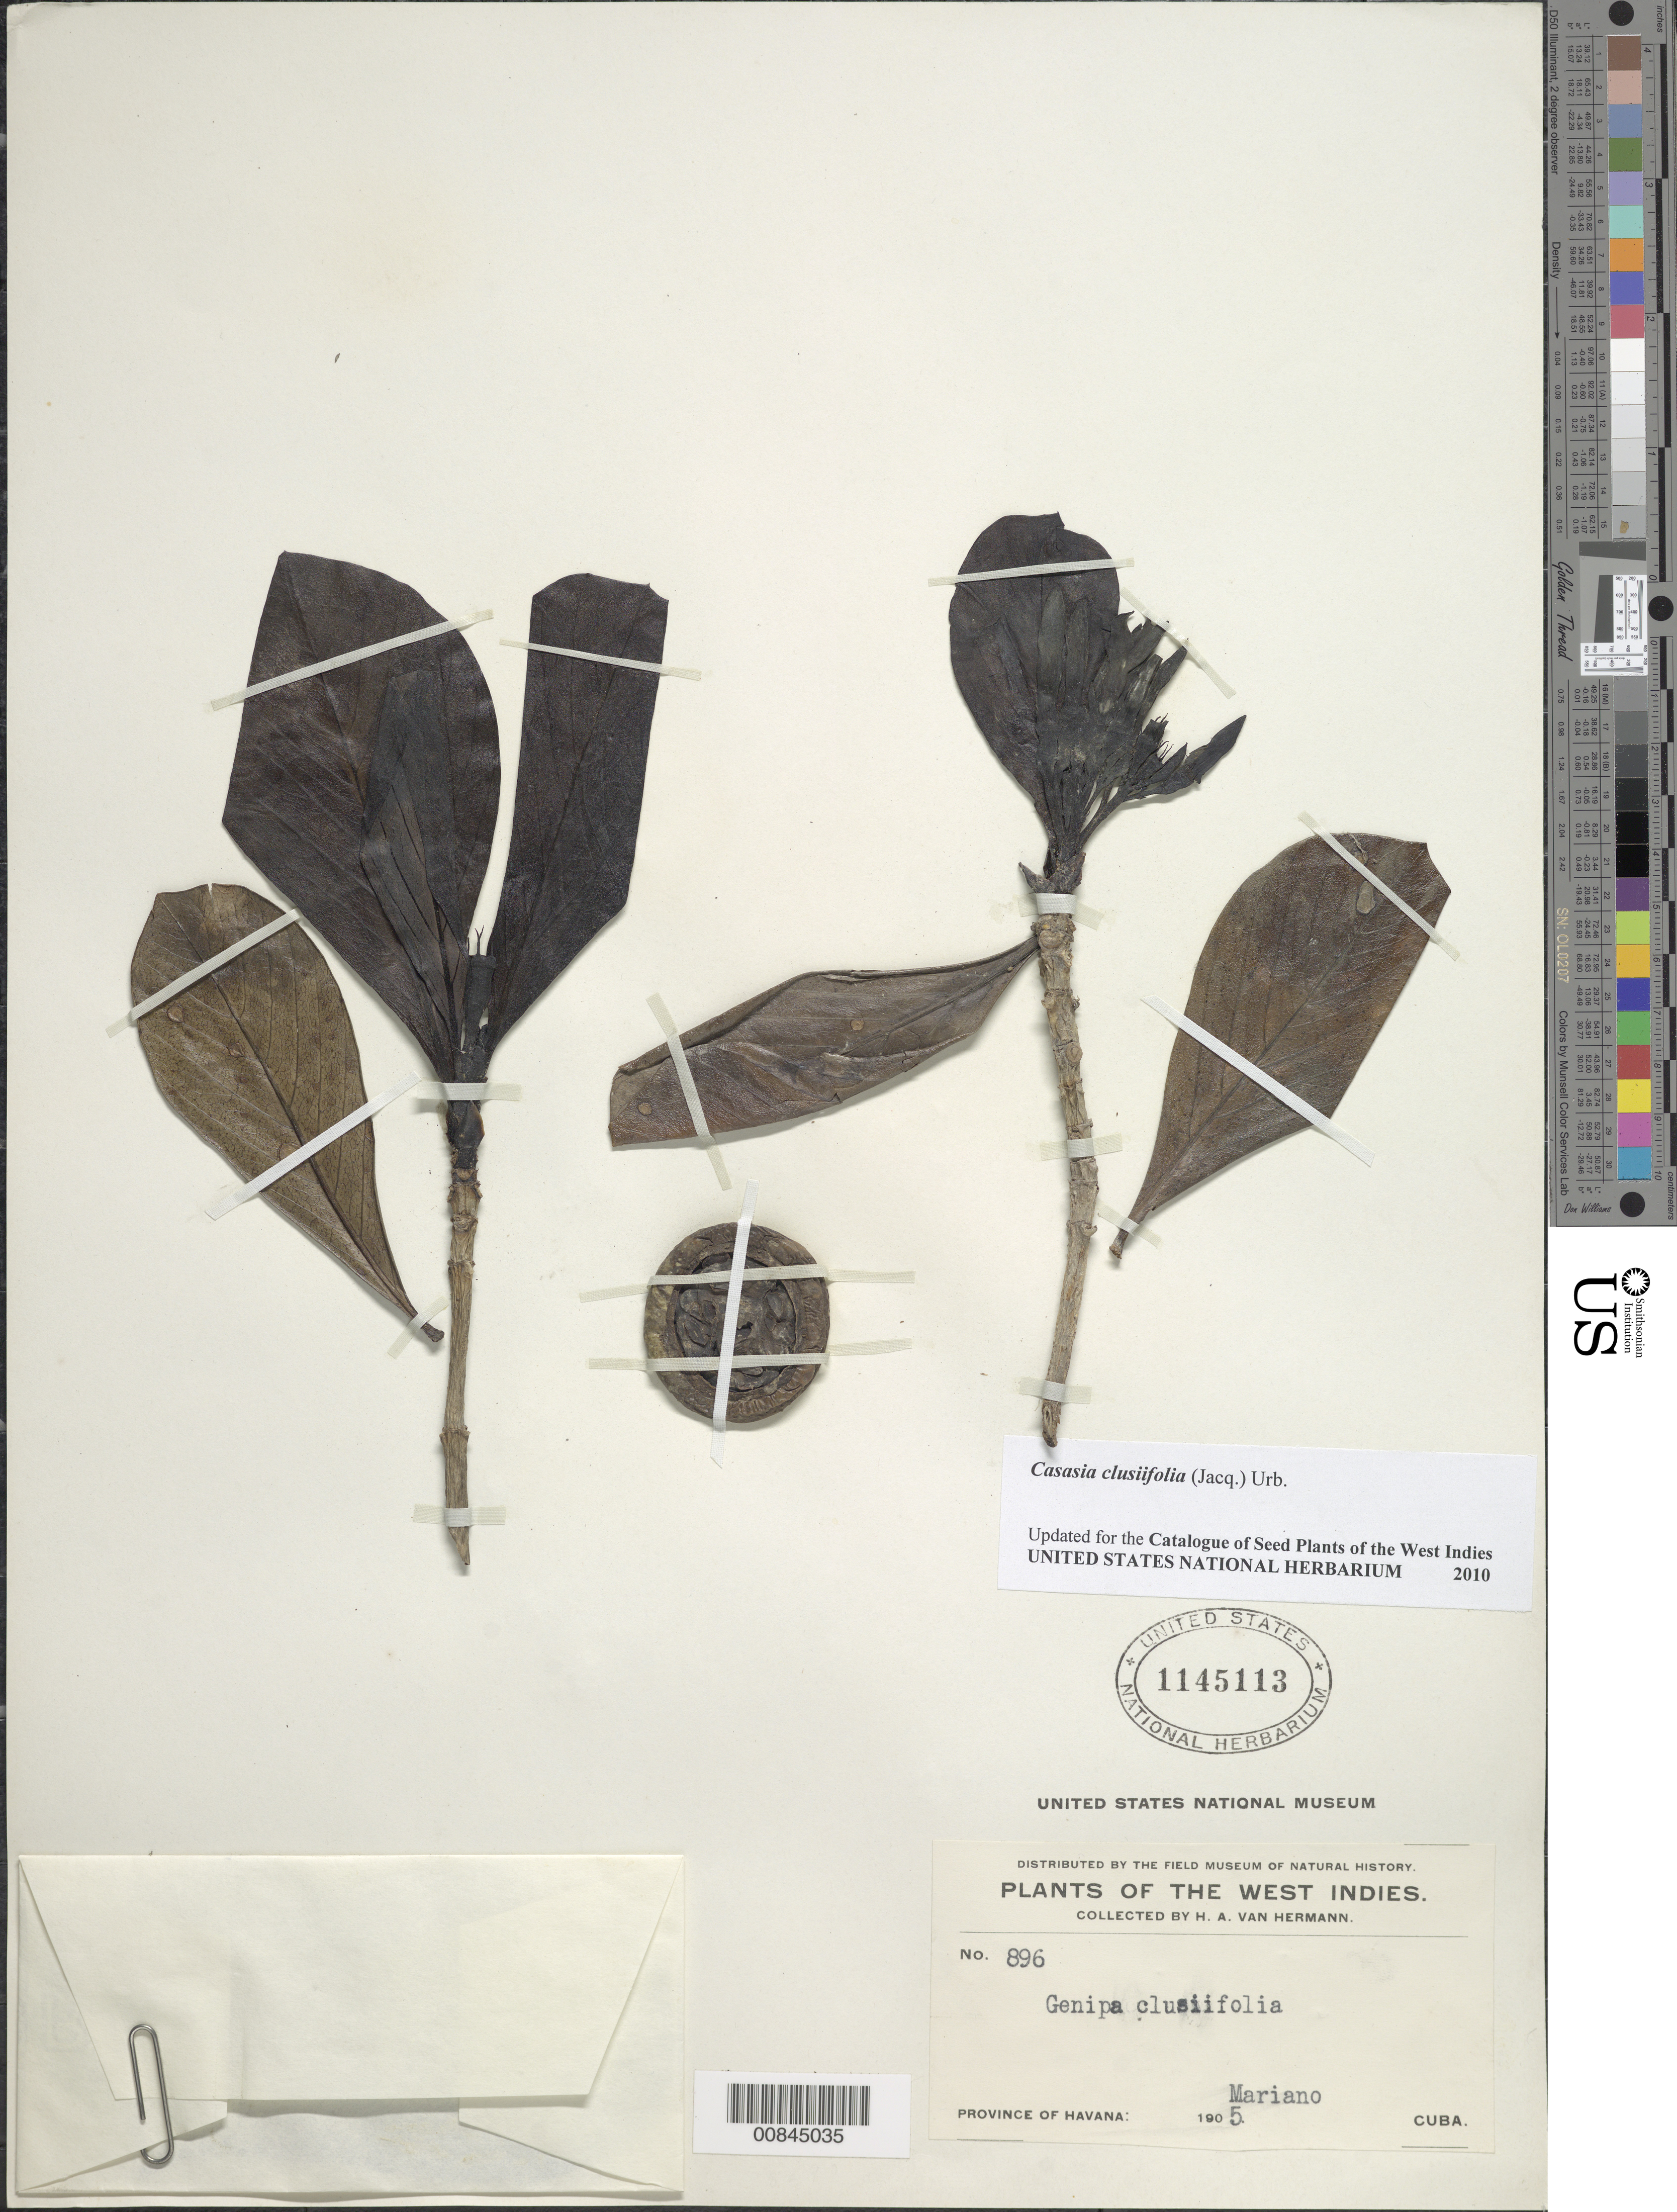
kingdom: Plantae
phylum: Tracheophyta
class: Magnoliopsida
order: Gentianales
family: Rubiaceae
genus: Casasia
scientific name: Casasia clusiifolia var. clusiifolia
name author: (Jacq.) Urb.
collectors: H. A. Van Hermann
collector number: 896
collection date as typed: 1905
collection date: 1905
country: Cuba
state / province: La Habana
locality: Mariano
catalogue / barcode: US 1145113